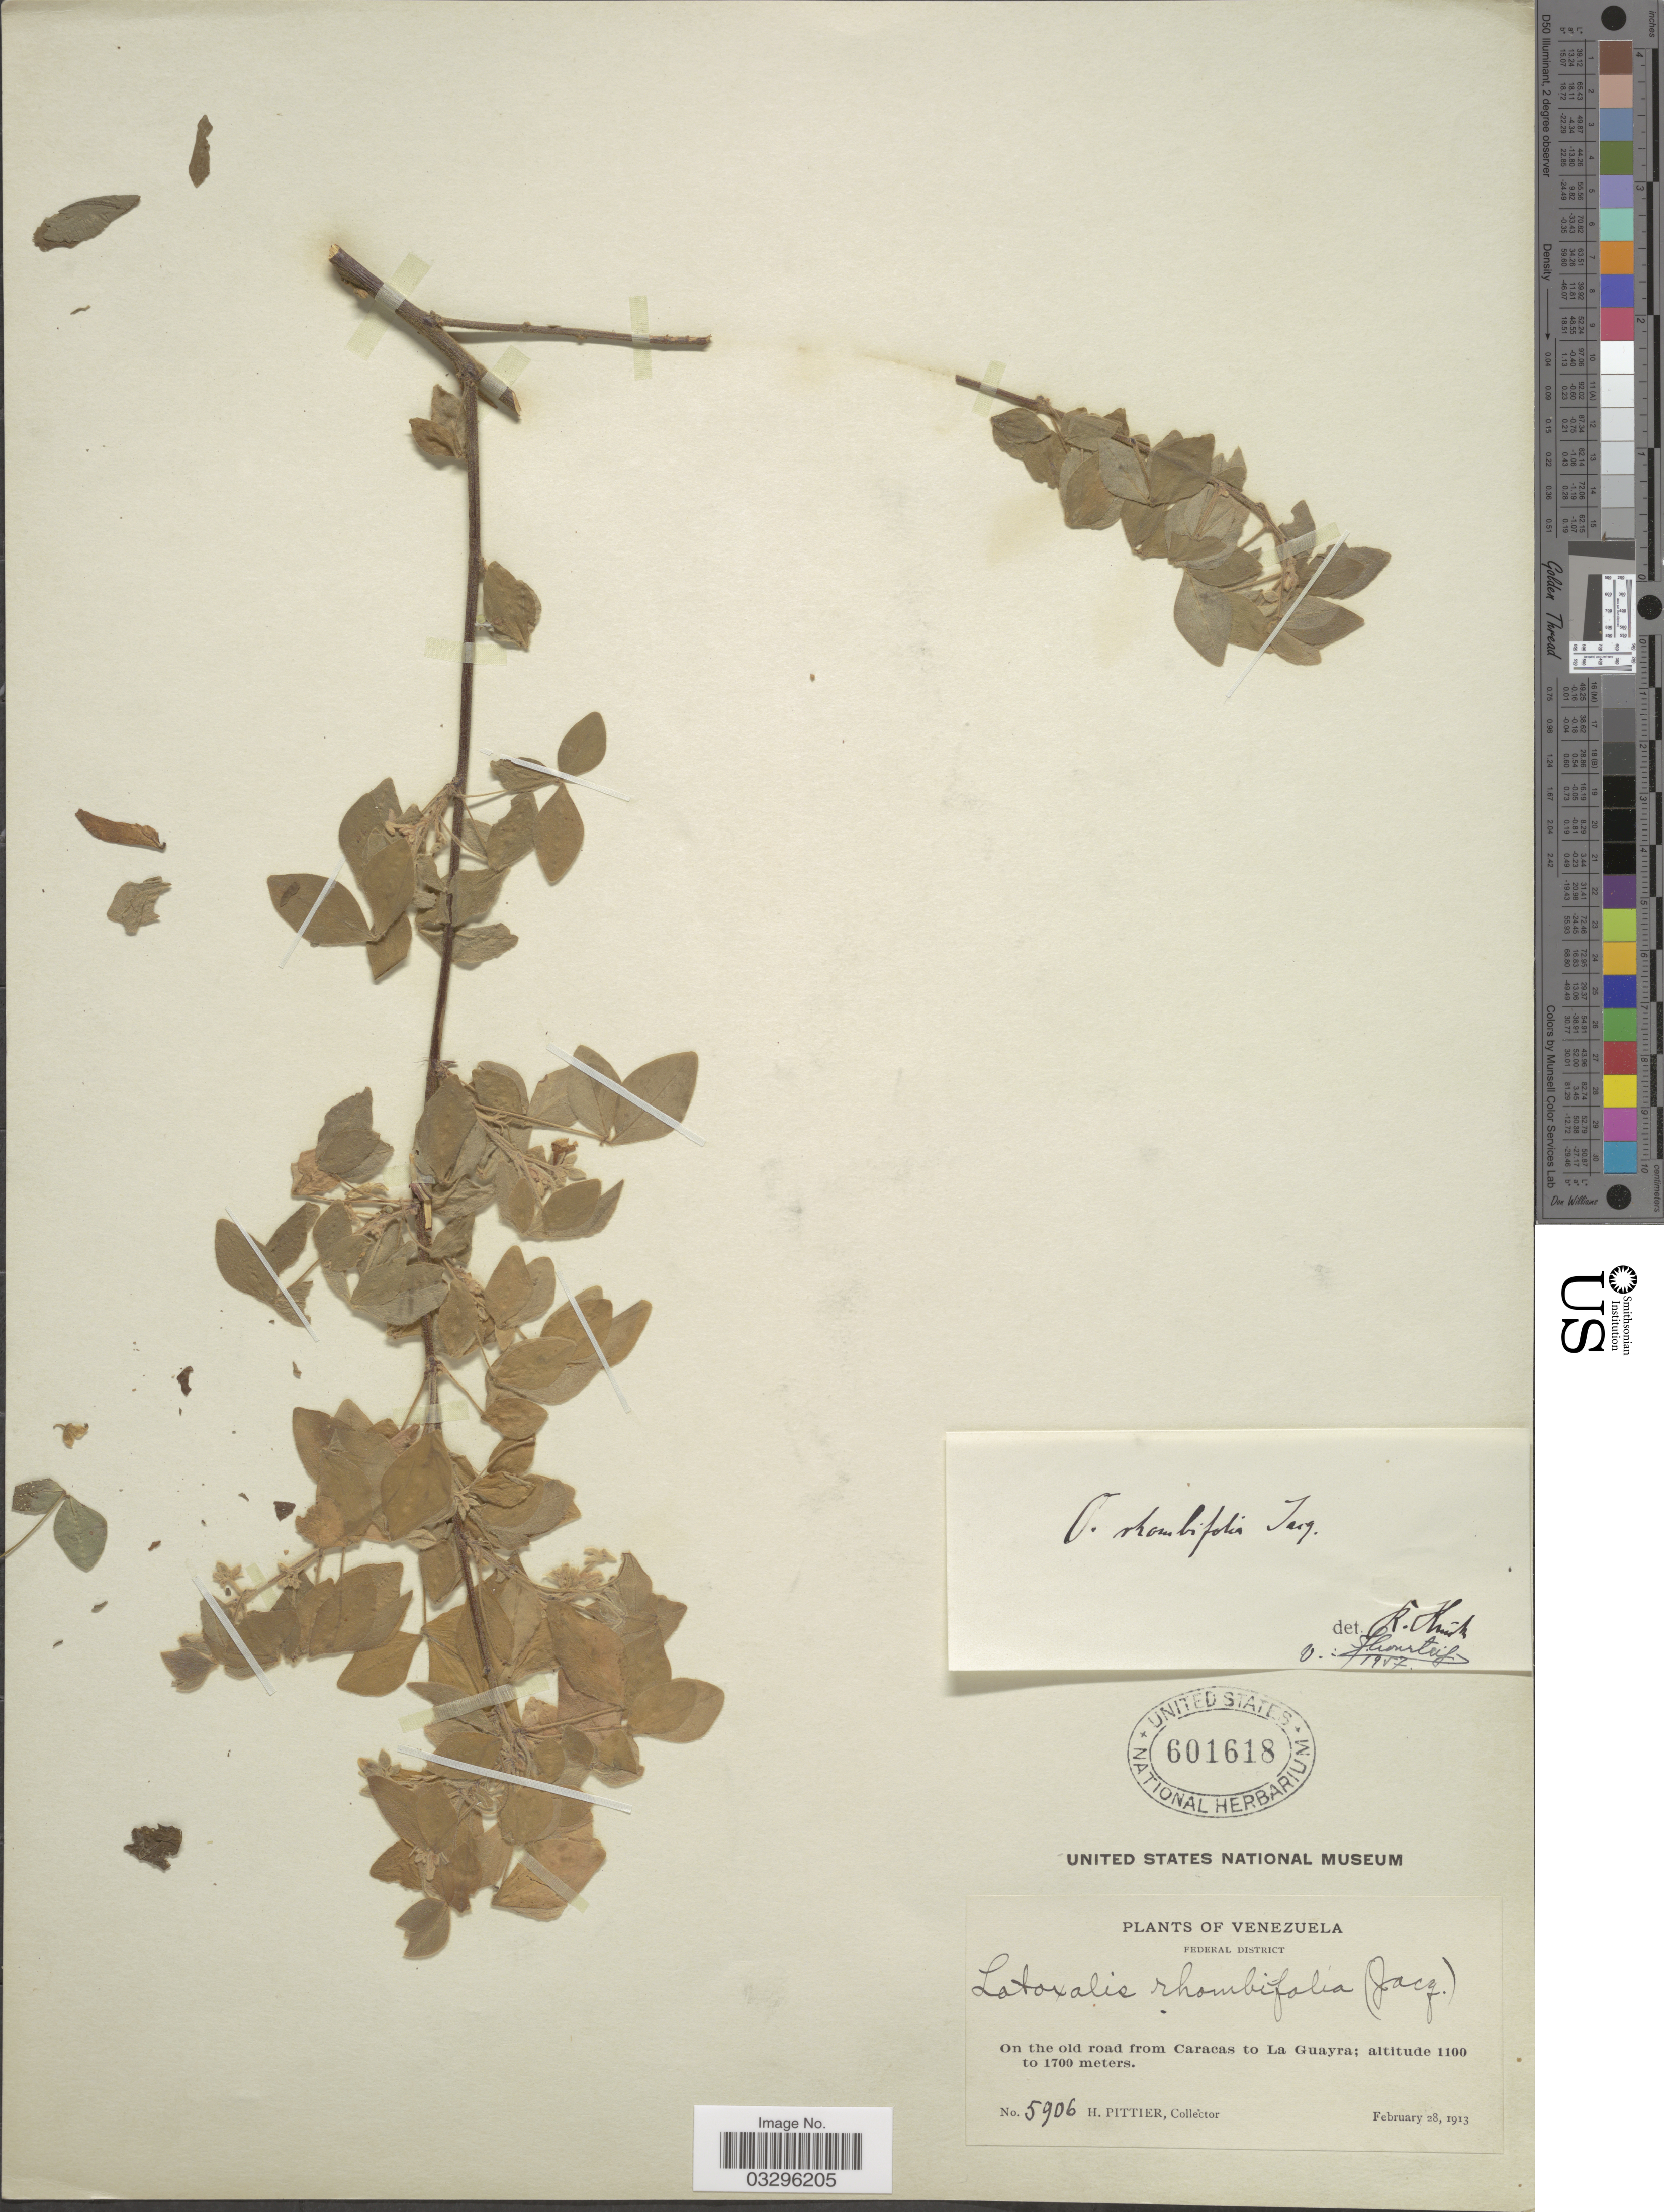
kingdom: Plantae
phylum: Tracheophyta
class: Magnoliopsida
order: Oxalidales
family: Oxalidaceae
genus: Oxalis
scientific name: Oxalis rhombifolia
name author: Jacq.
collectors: H. F. Pittier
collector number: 5906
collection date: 1913-02-28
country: Venezuela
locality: Federal District. On the old road from Caracas to La Guayra.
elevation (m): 1100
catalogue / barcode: US 601618